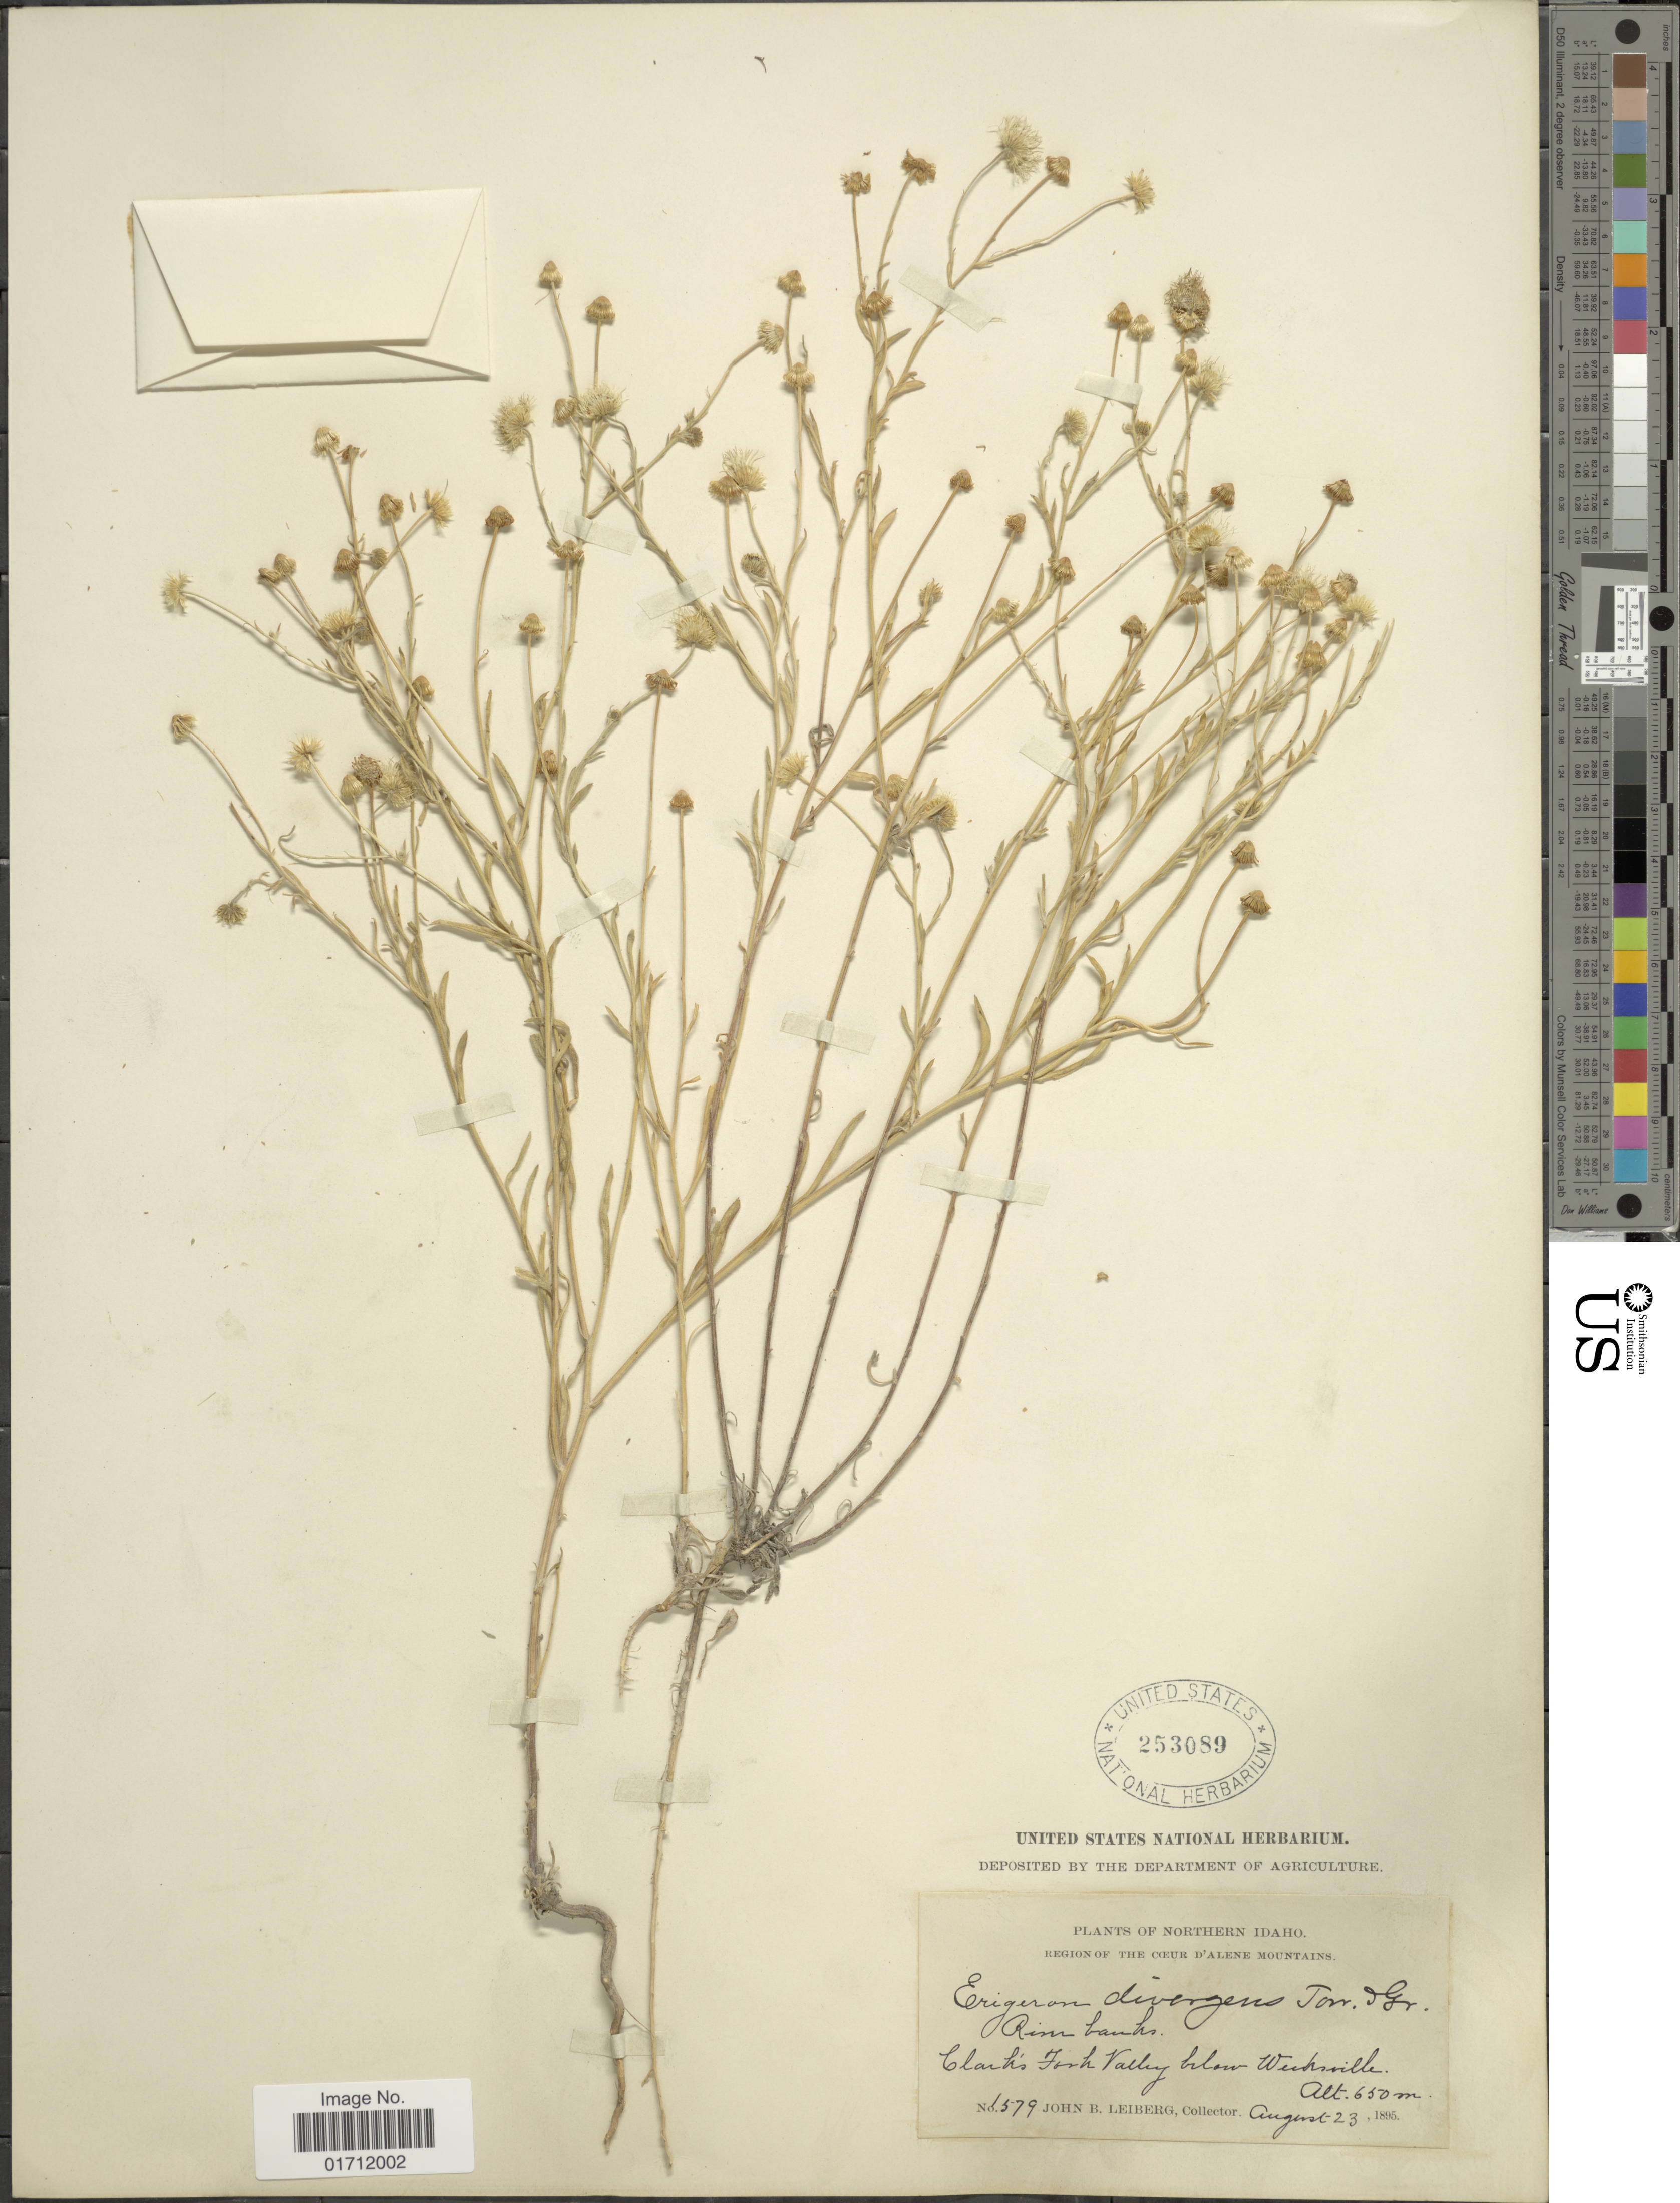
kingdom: Plantae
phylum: Tracheophyta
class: Magnoliopsida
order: Asterales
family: Asteraceae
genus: Erigeron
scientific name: Erigeron divergens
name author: Torr. & A. Gray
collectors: J. B. Leiberg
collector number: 1579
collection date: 1895-08-23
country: United States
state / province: Idaho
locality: Region of the Coeur D'Alene Mountinas, Clark's Fork Valley below Weeksville.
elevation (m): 650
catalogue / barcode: US 253089